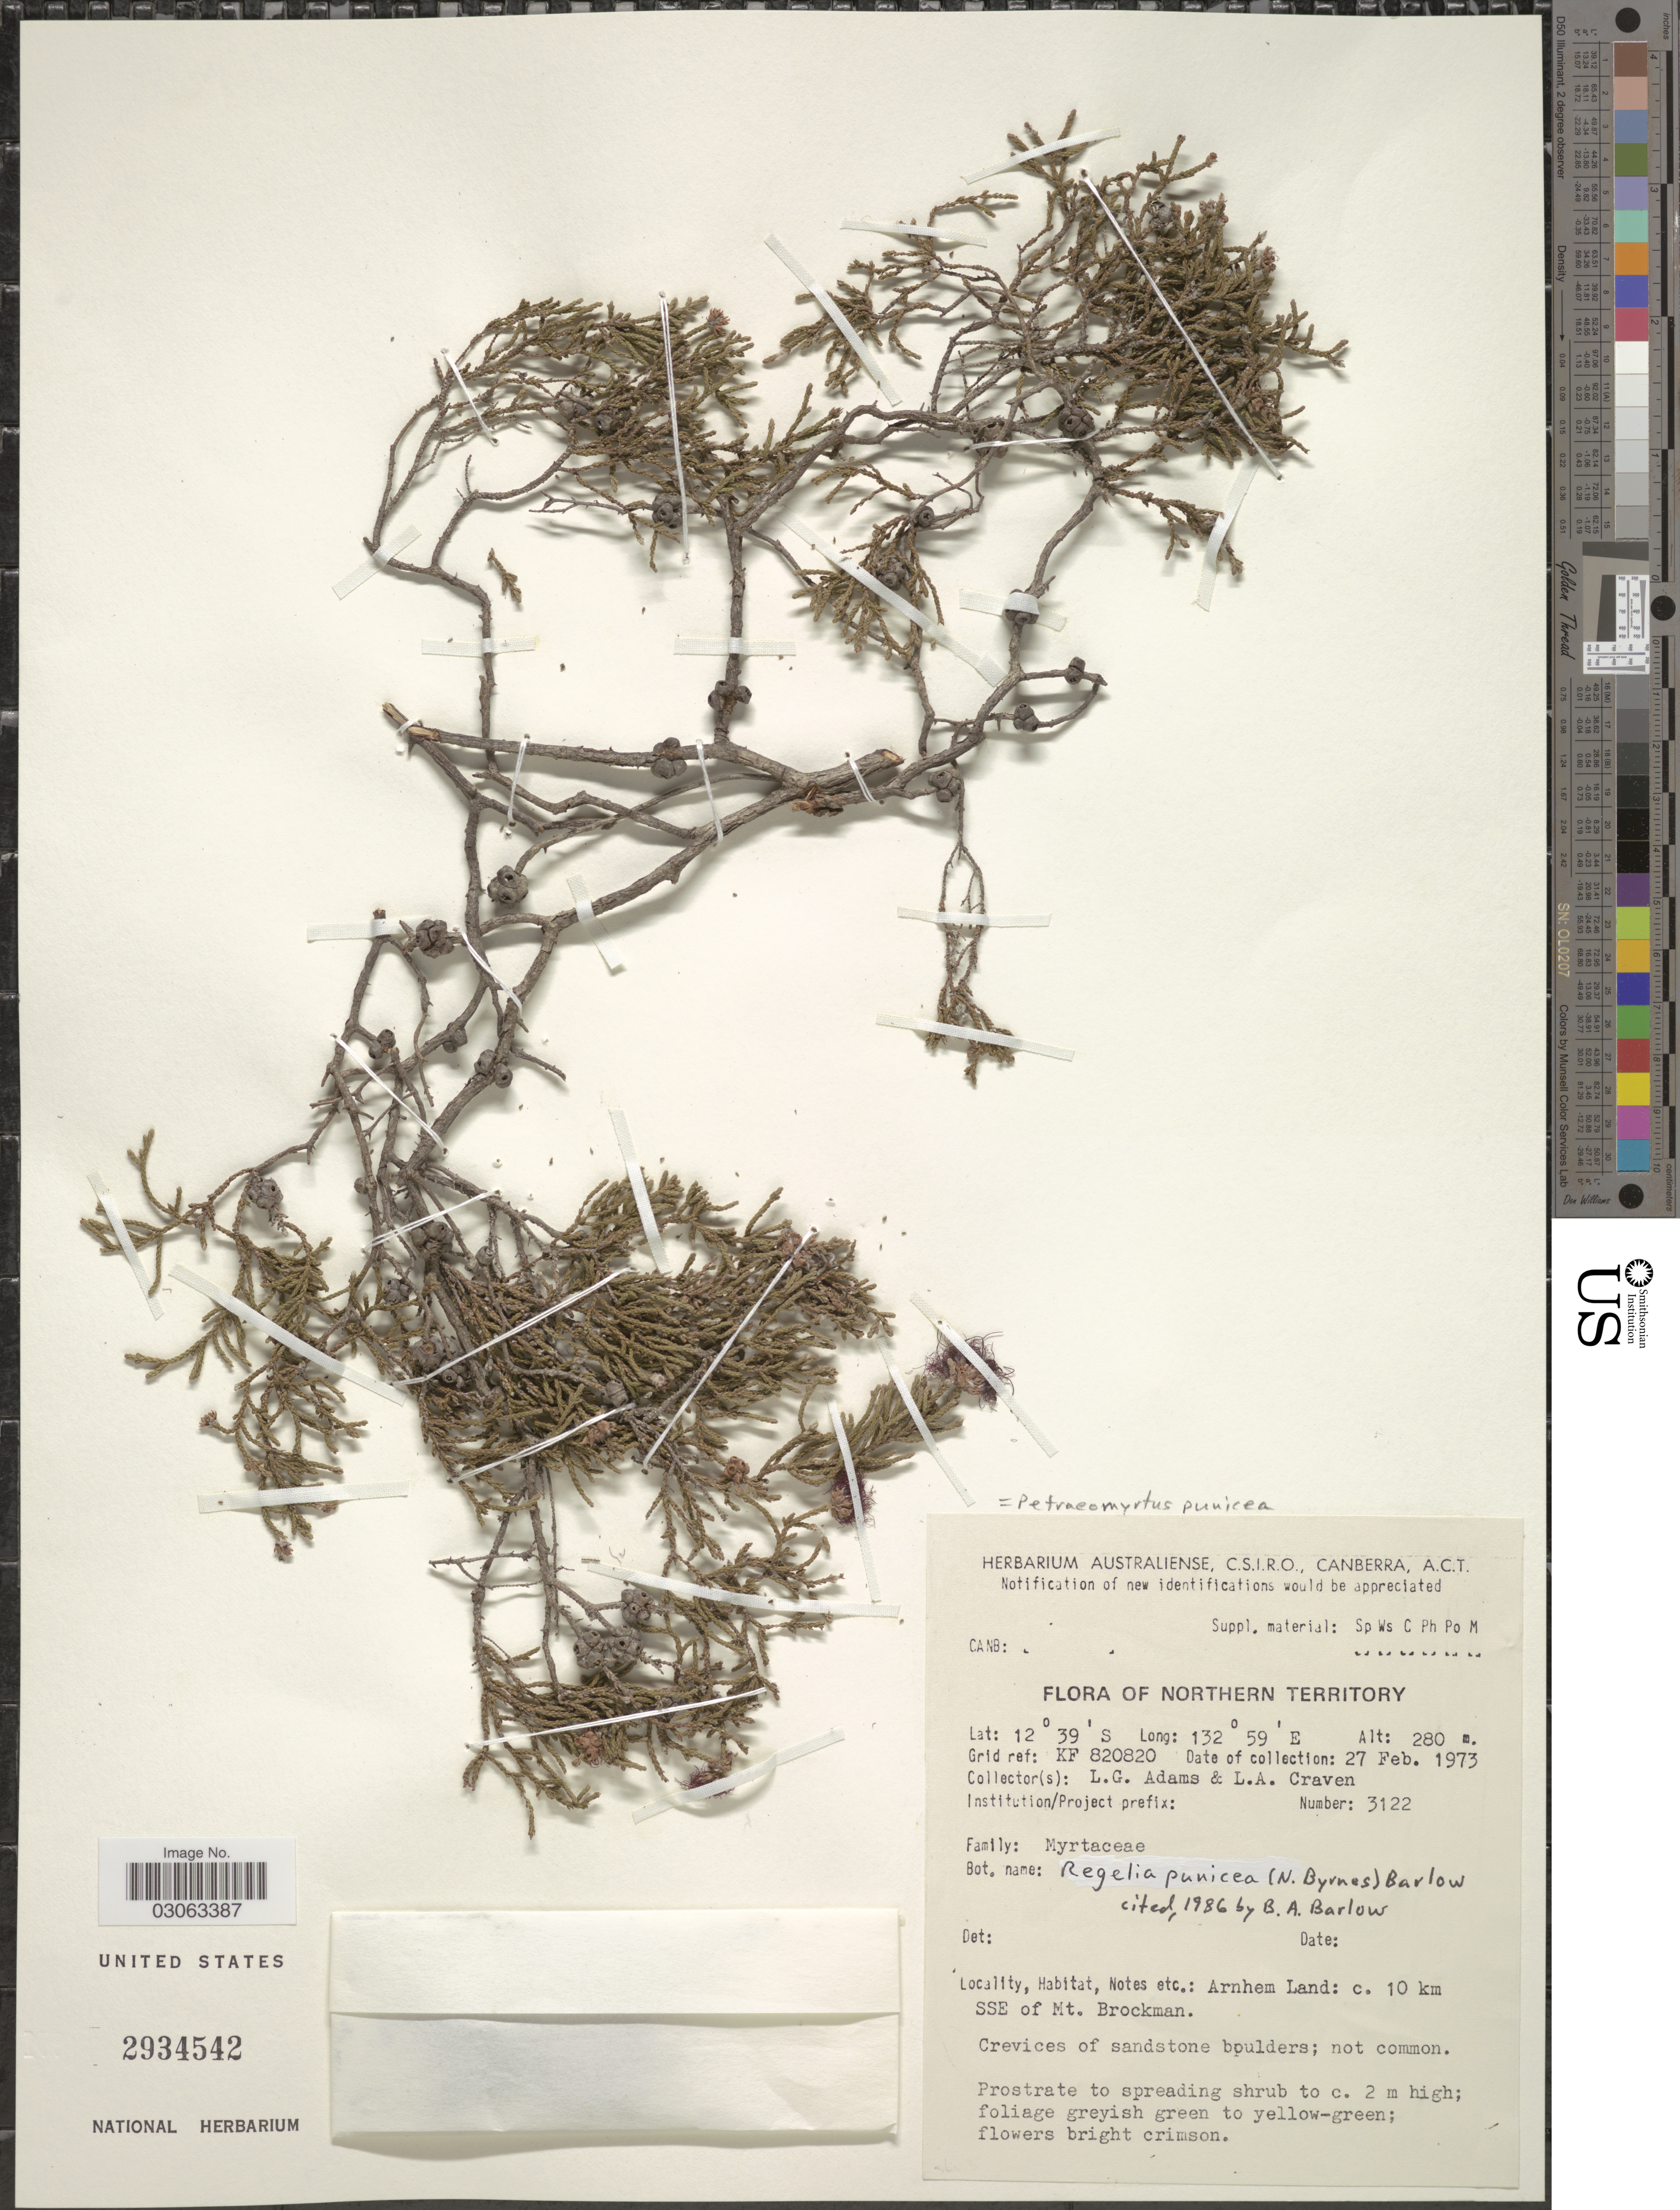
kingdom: Plantae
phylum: Tracheophyta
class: Magnoliopsida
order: Myrtales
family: Myrtaceae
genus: Petraeomyrtus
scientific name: Petraeomyrtus punicea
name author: (Byrnes) Craven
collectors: L. G. Adams & L. A. Craven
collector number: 3122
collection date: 1973-02-27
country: Australia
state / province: Northern Territory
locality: Grid ref: KF 820820. Arnhem Land: c. 10 km SSE of Mt. Brockman.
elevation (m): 280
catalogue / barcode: US 2934542